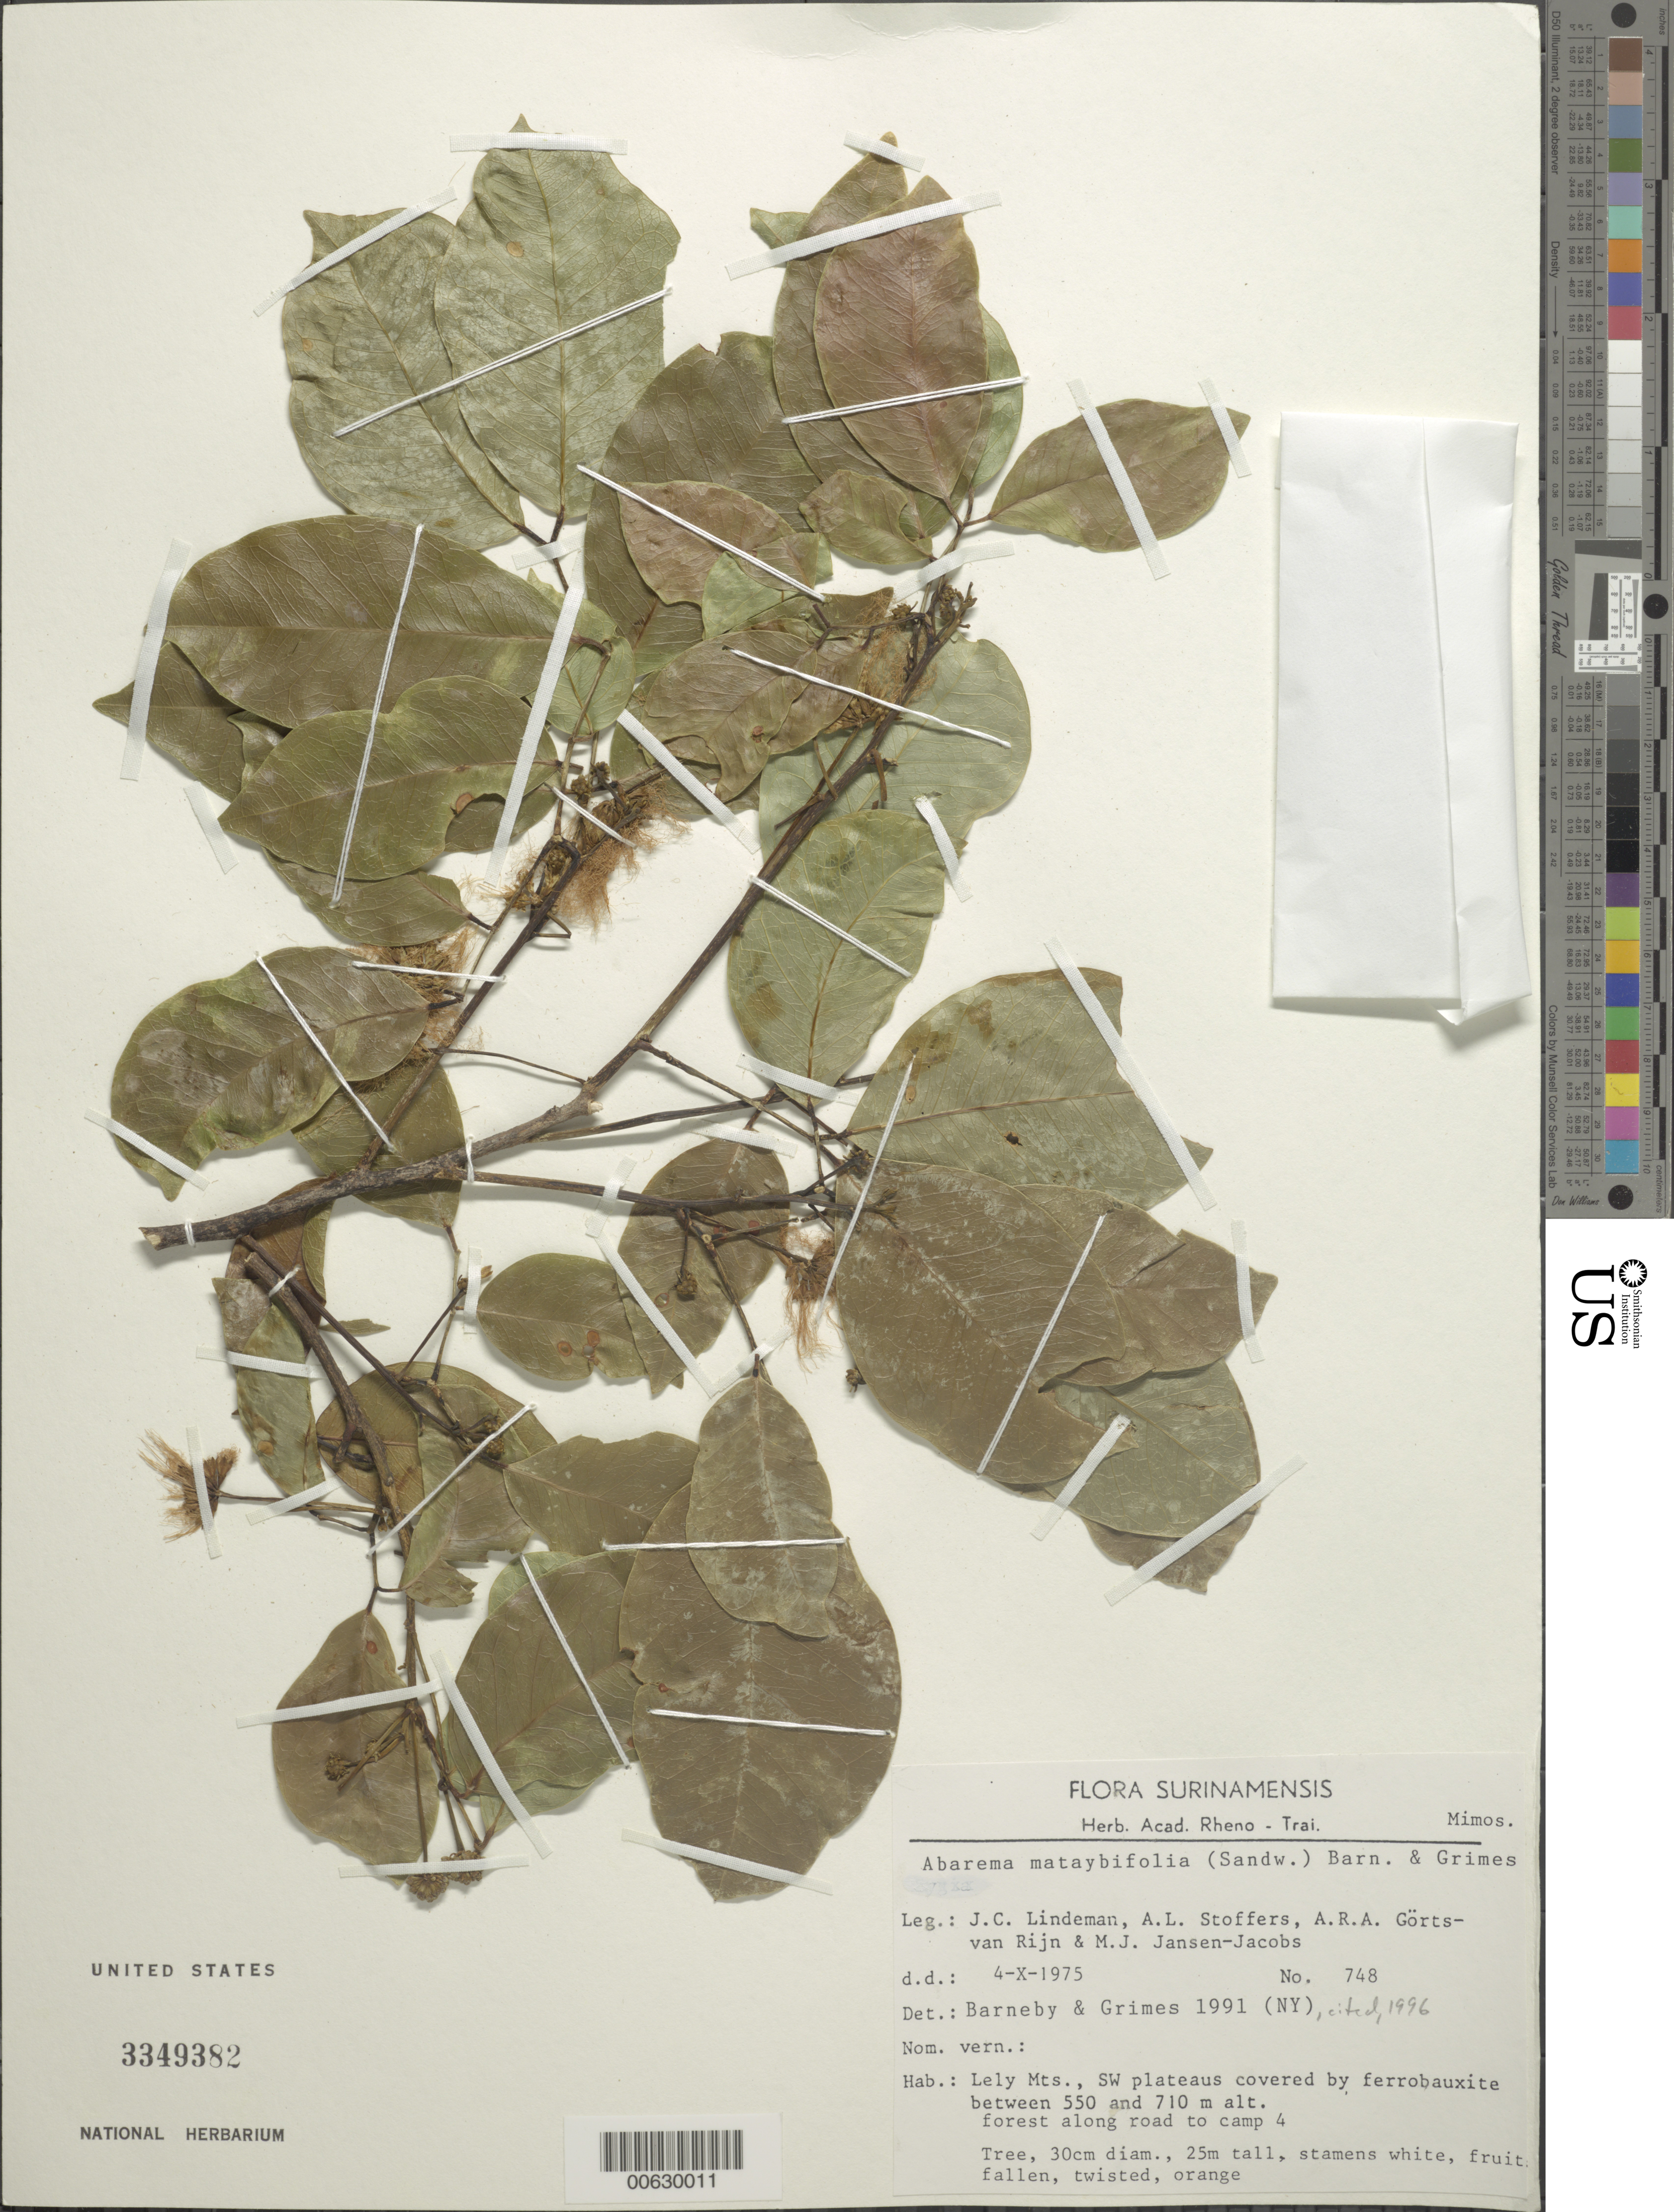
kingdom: Plantae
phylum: Tracheophyta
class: Magnoliopsida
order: Fabales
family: Fabaceae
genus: Abarema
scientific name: Abarema mataybifolia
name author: (Sandwith) Barneby & J.W. Grimes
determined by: Barneby, R. C.; Grimes, J. W.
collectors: J. C. Lindeman, A. Stoffers, A. .R. A. Görts-van Rijn & M. J. Jansen-Jacobs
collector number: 75 748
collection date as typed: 4-Oct-75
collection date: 1975-10-04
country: Suriname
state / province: Marowijne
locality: Lely Mts., SW plateaus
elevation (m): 550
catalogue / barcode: US 3349382